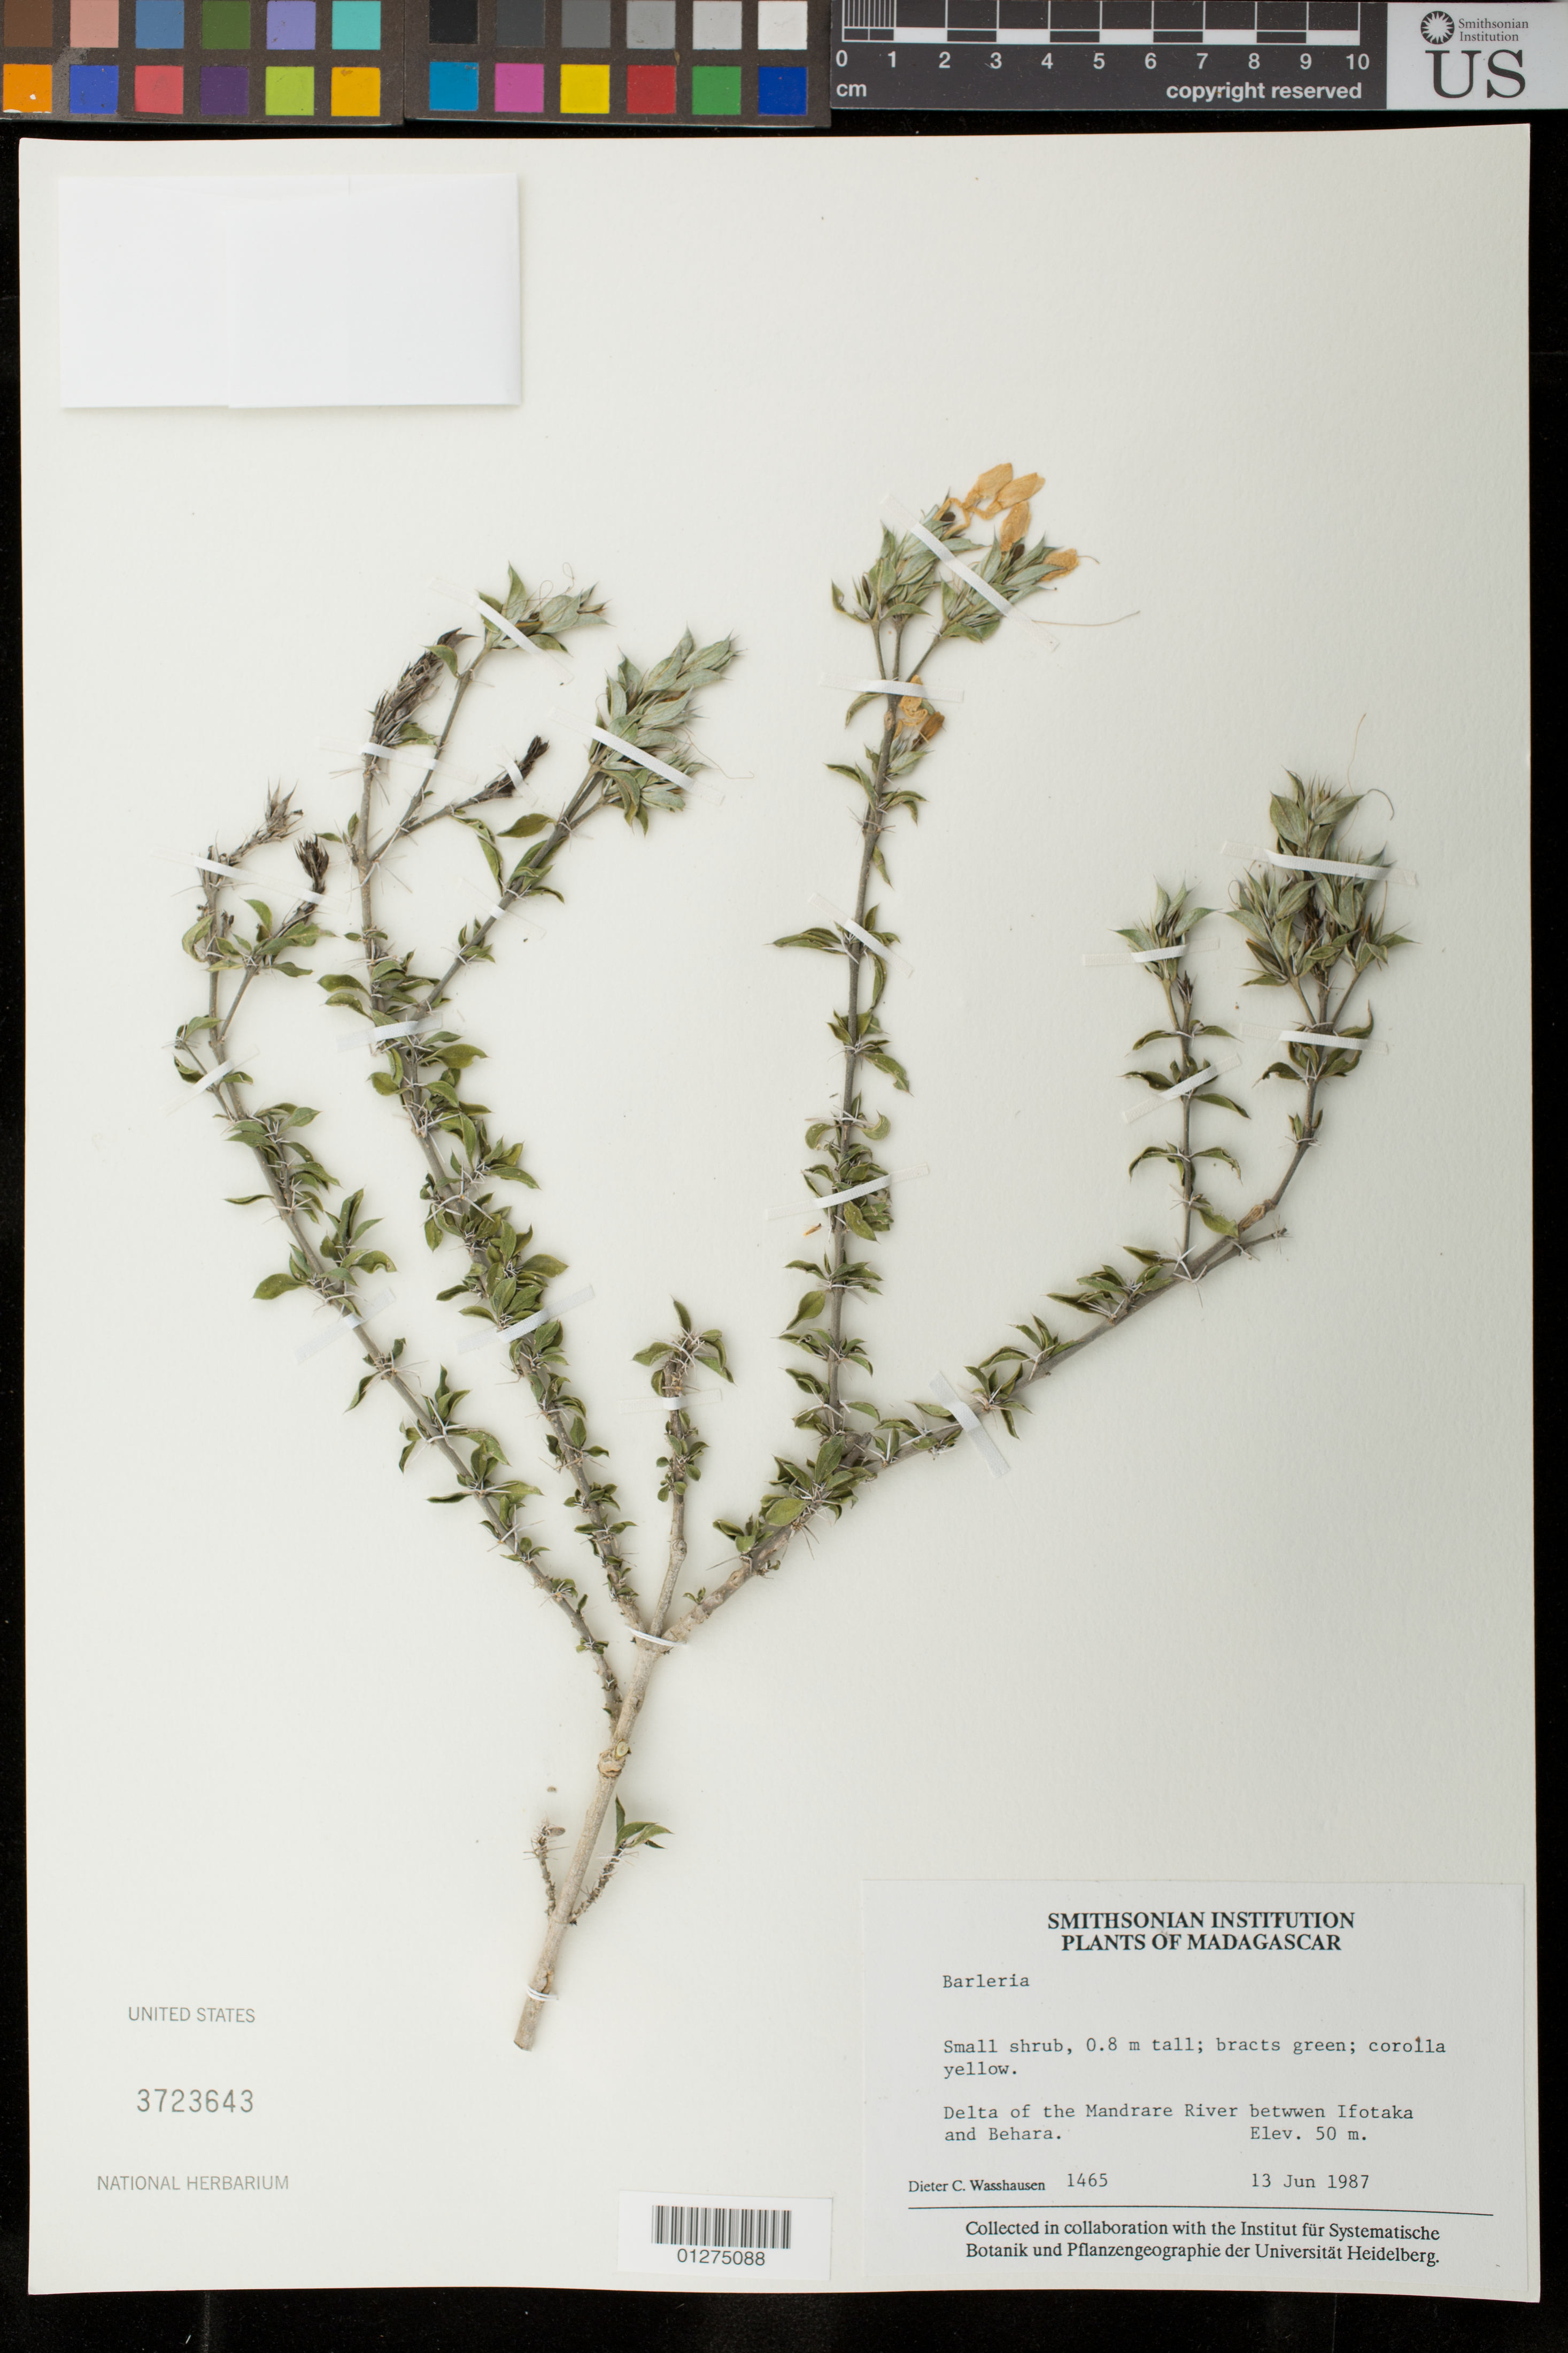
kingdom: Plantae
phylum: Tracheophyta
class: Magnoliopsida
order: Lamiales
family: Acanthaceae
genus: Barleria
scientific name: Barleria sp.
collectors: D. C. Wasshausen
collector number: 1465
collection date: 1987-06-13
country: Madagascar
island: Madagascar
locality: Delta of the Mandrare River between Ifotaka and Behara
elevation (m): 50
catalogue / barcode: US 3723643